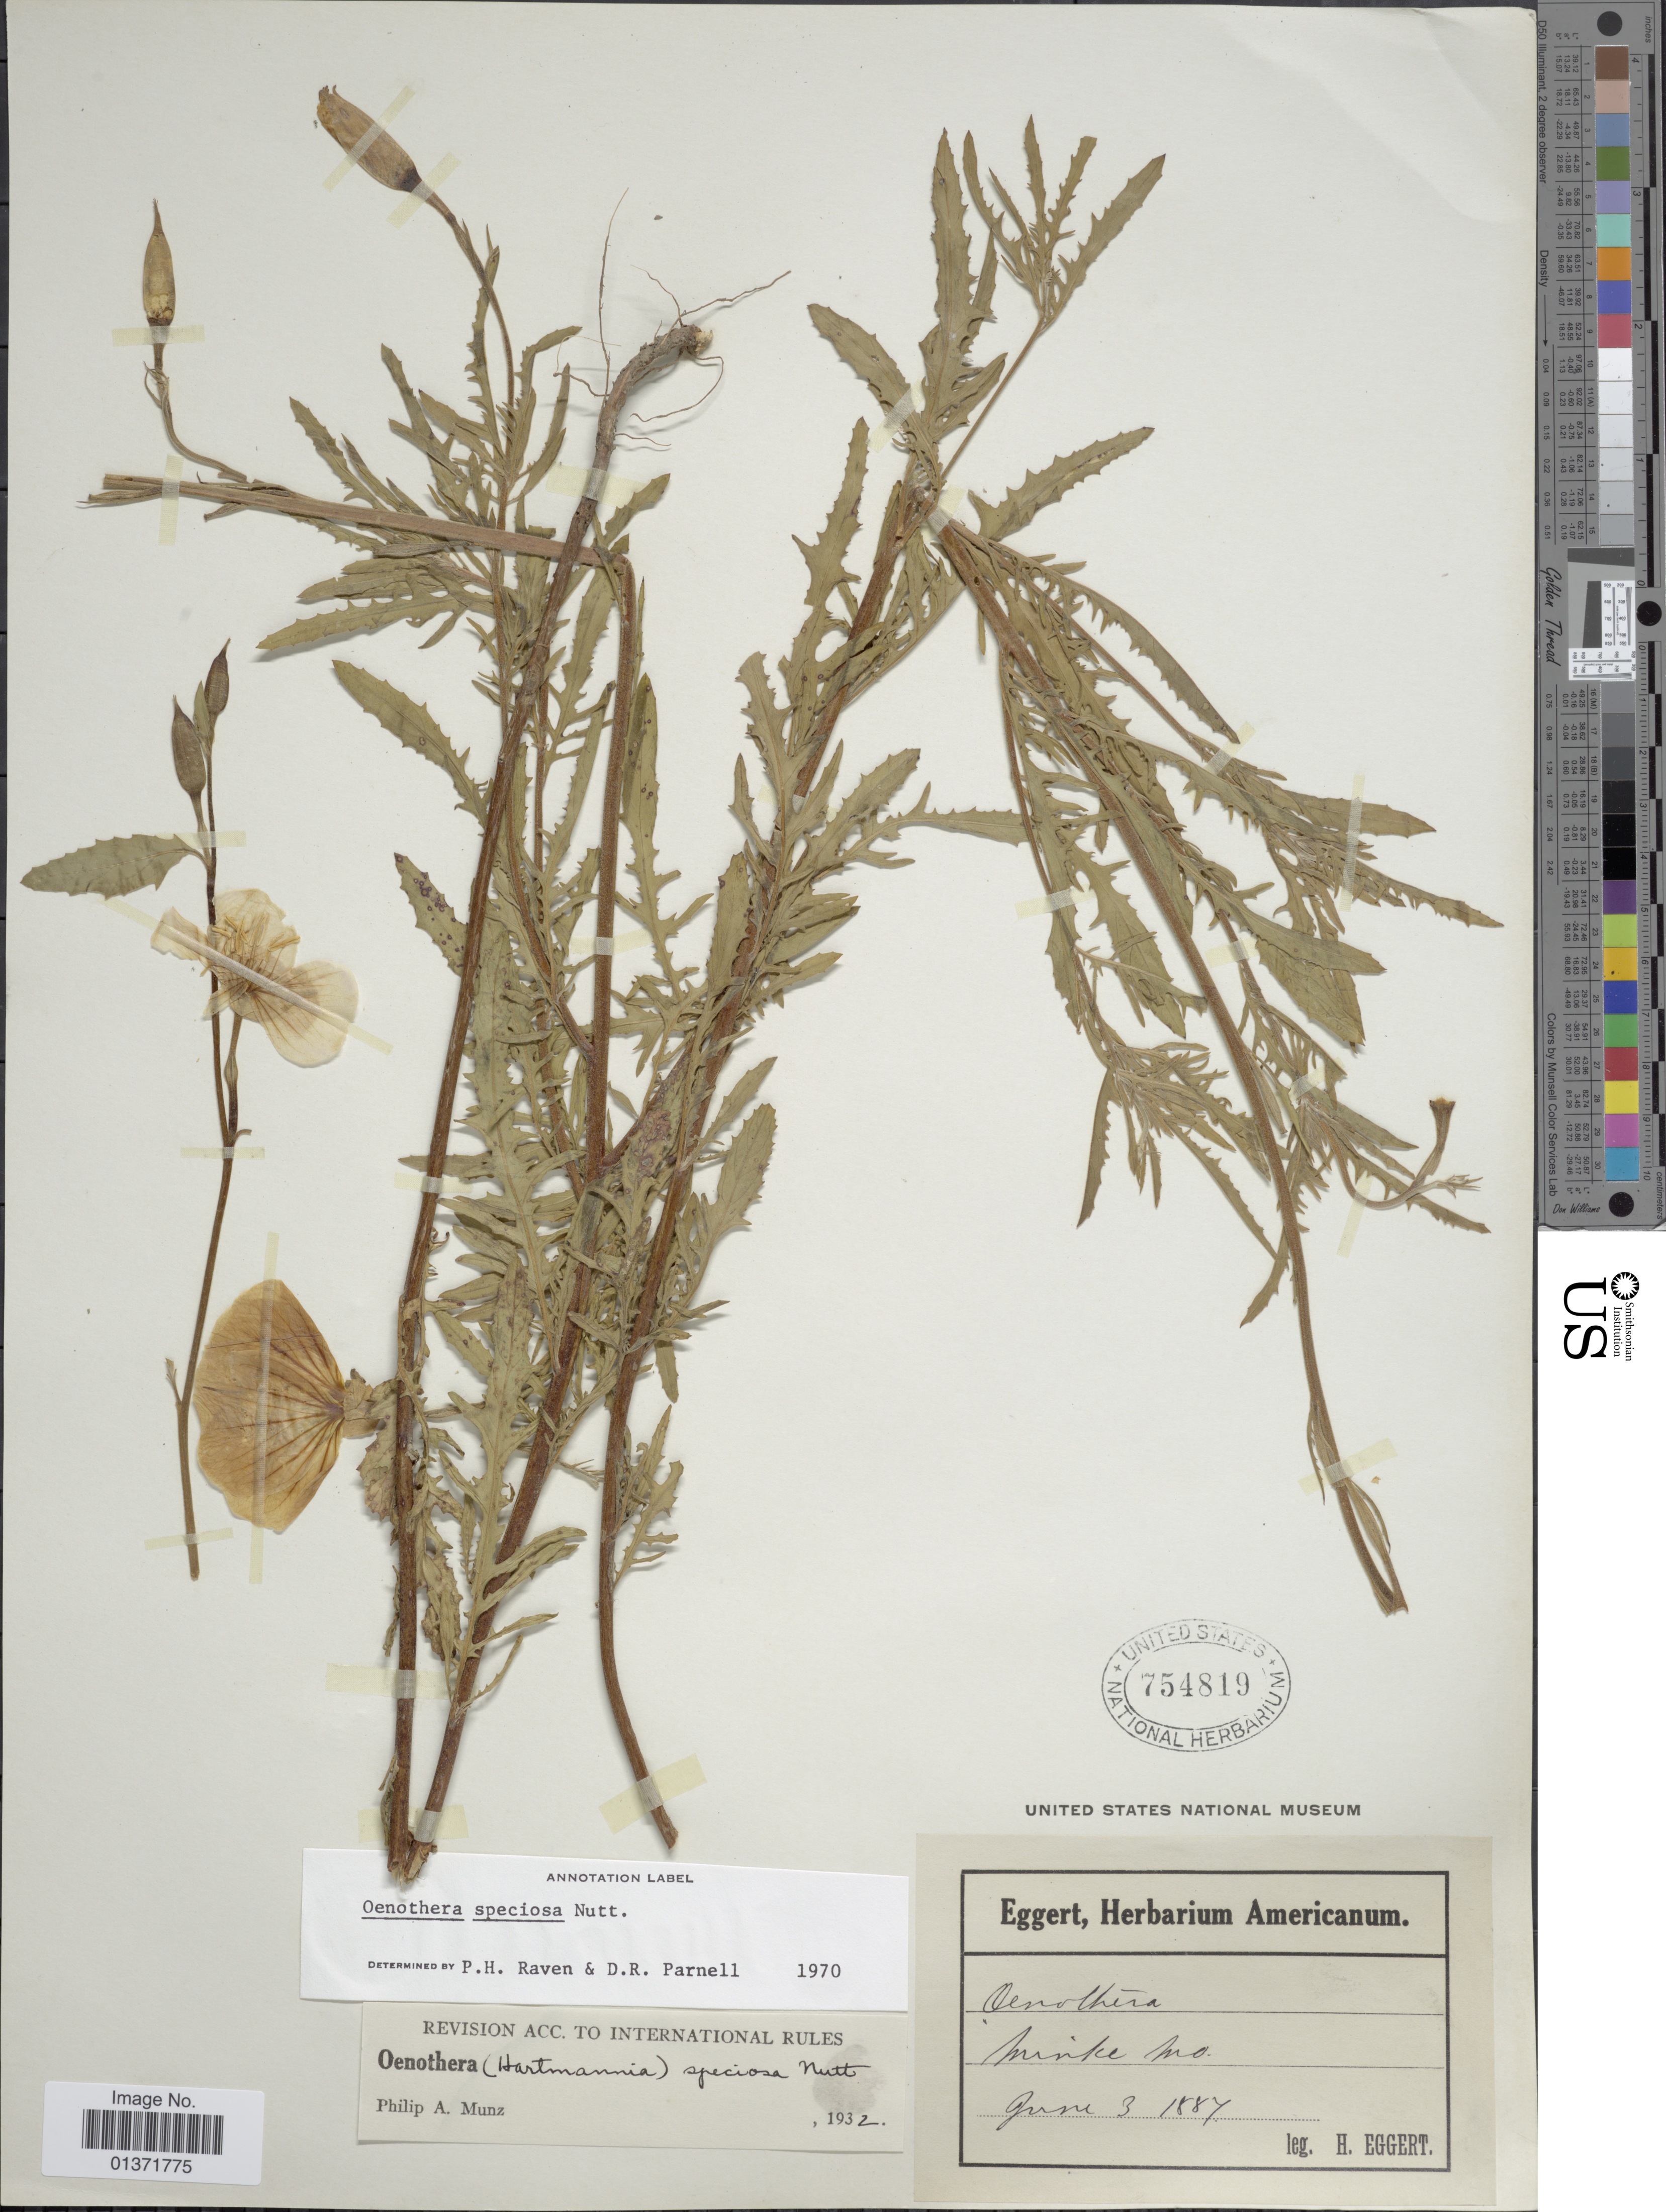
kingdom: Plantae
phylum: Tracheophyta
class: Magnoliopsida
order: Myrtales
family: Onagraceae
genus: Oenothera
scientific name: Oenothera speciosa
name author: Nutt.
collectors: H. Eggert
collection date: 1887-06-03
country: United States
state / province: Missouri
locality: Minke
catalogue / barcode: US 754819